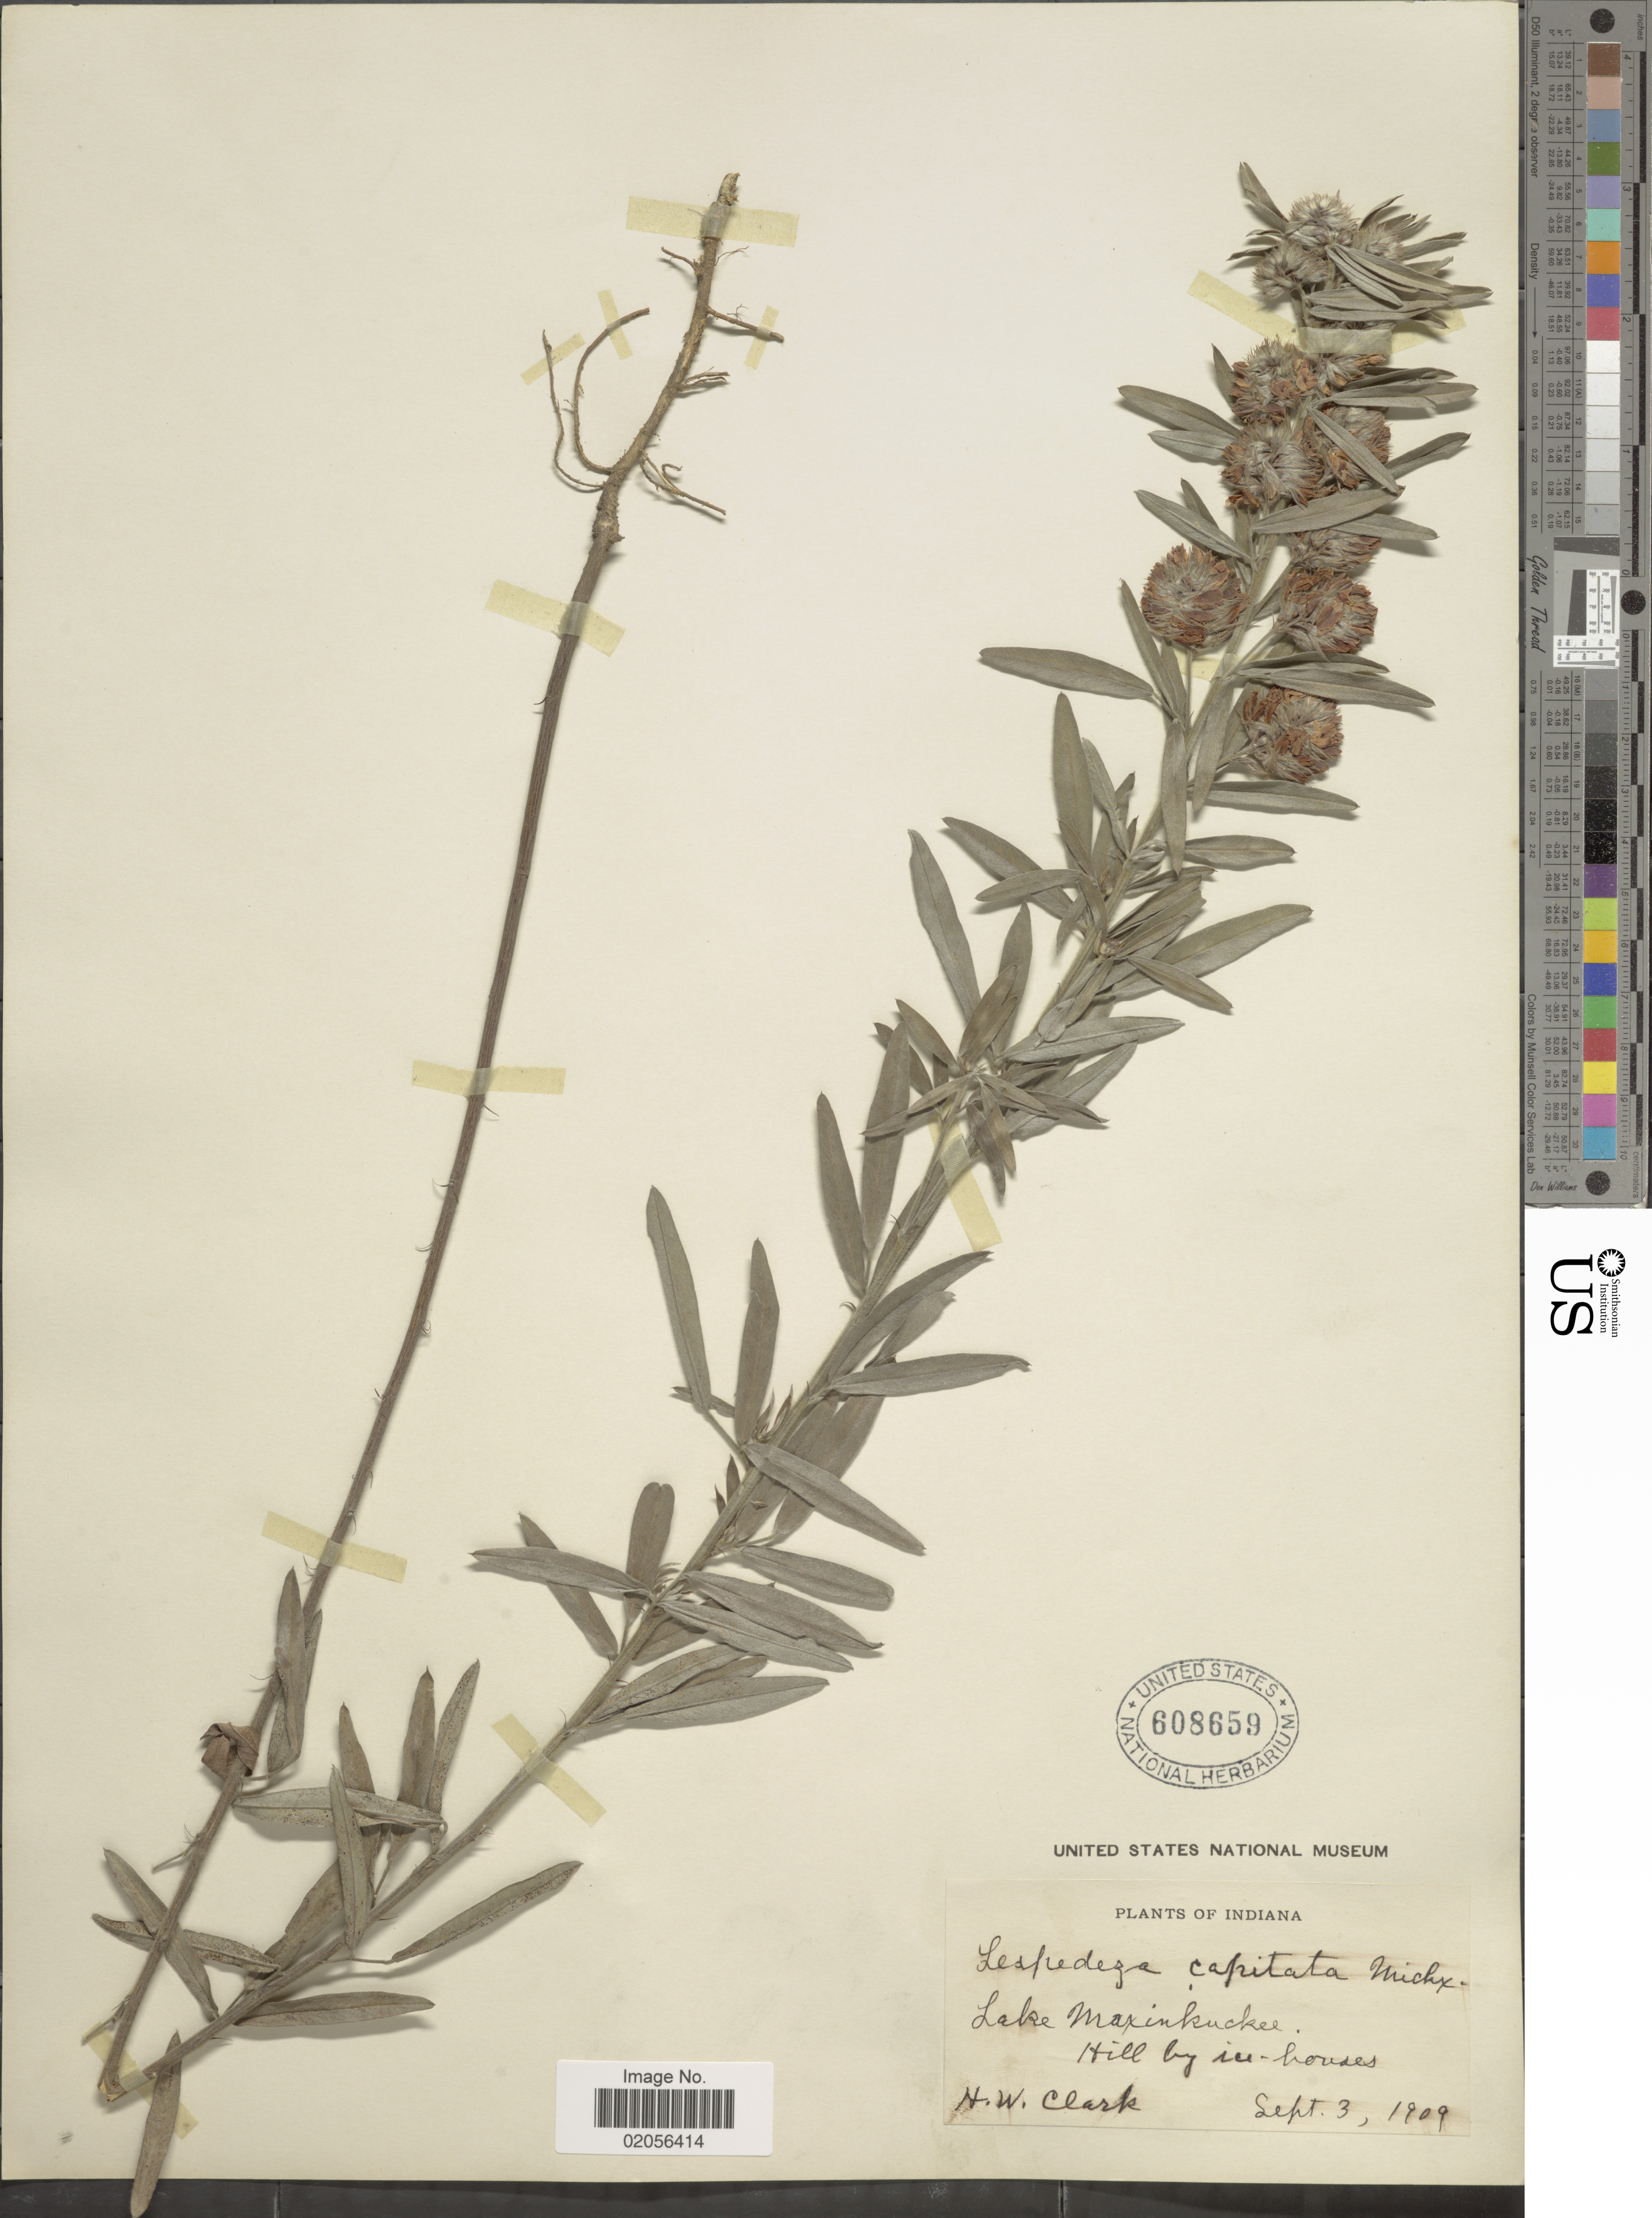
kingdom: Plantae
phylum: Tracheophyta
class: Magnoliopsida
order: Fabales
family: Fabaceae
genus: Lespedeza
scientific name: Lespedeza capitata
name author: Michx.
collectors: H. W. Clark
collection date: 1909-09-03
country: United States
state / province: Indiana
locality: Lake Maxinkuckee, Hill by ice-horses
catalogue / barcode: US 608659